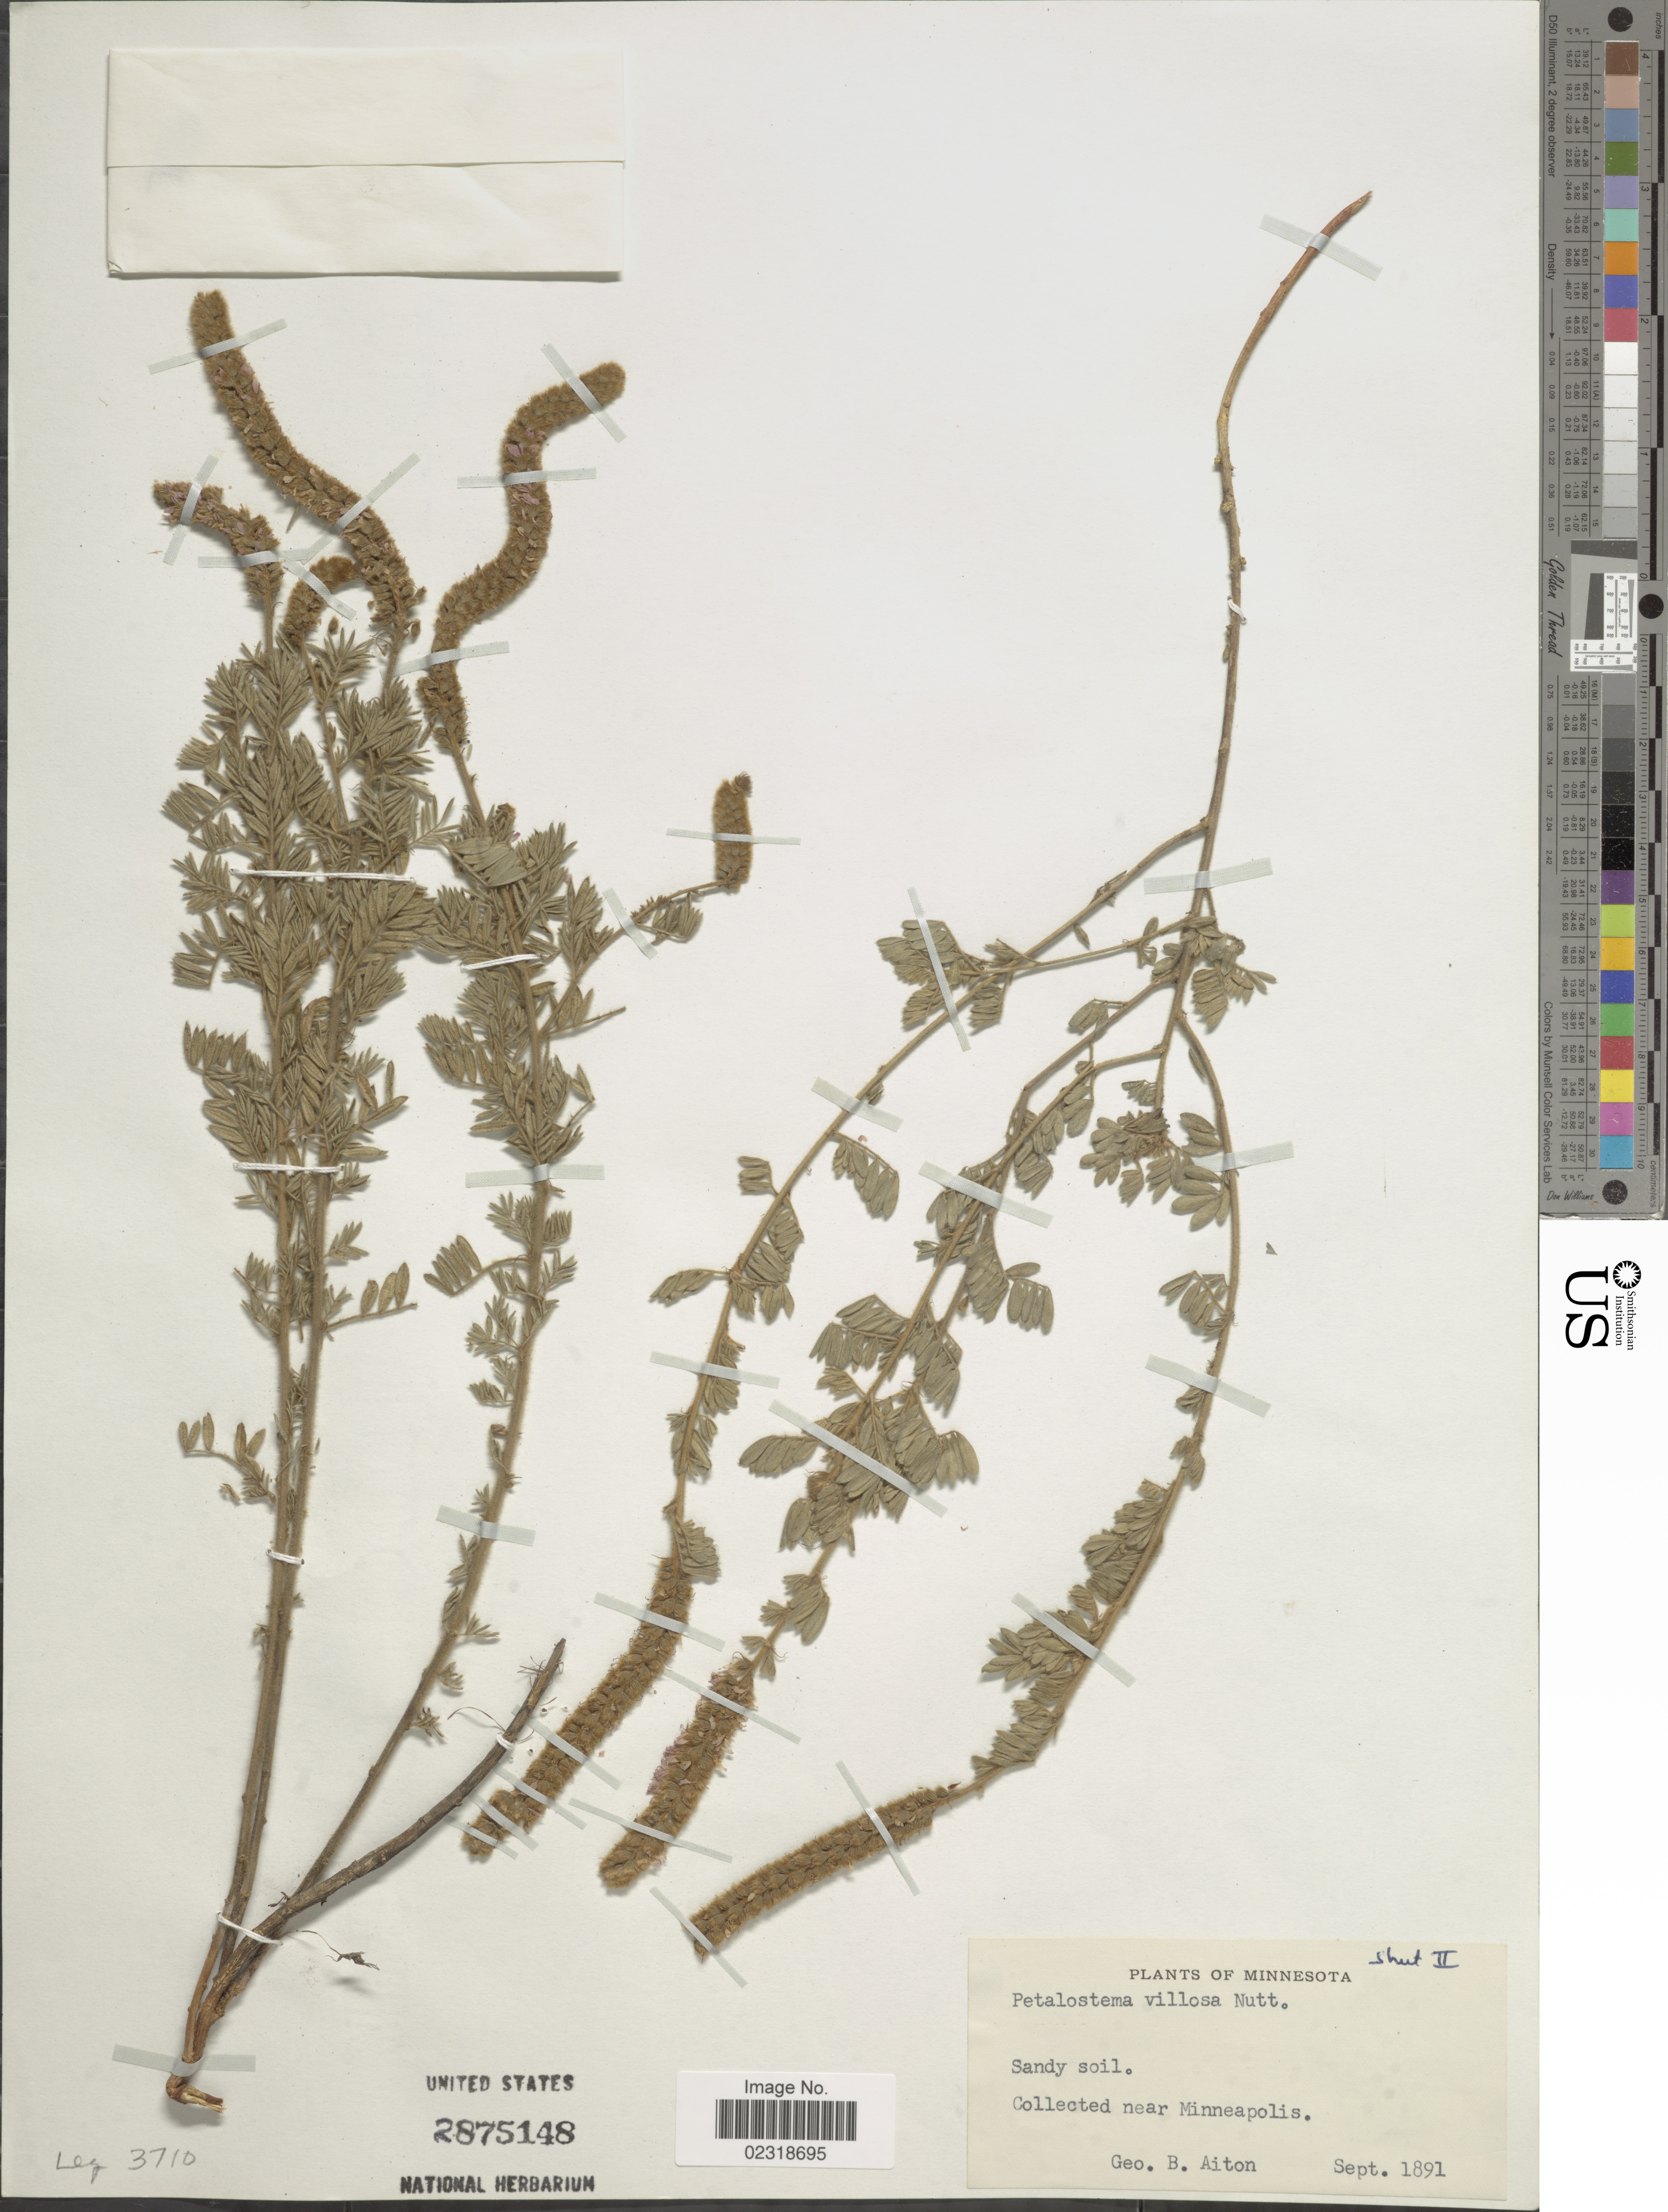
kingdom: Plantae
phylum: Tracheophyta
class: Magnoliopsida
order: Fabales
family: Fabaceae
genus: Dalea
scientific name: Dalea villosa var. villosa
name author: (Nutt.) Spreng.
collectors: G. B. Aiton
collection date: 1891-09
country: United States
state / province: Minnesota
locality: Near Minneapolis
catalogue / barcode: US 2875148